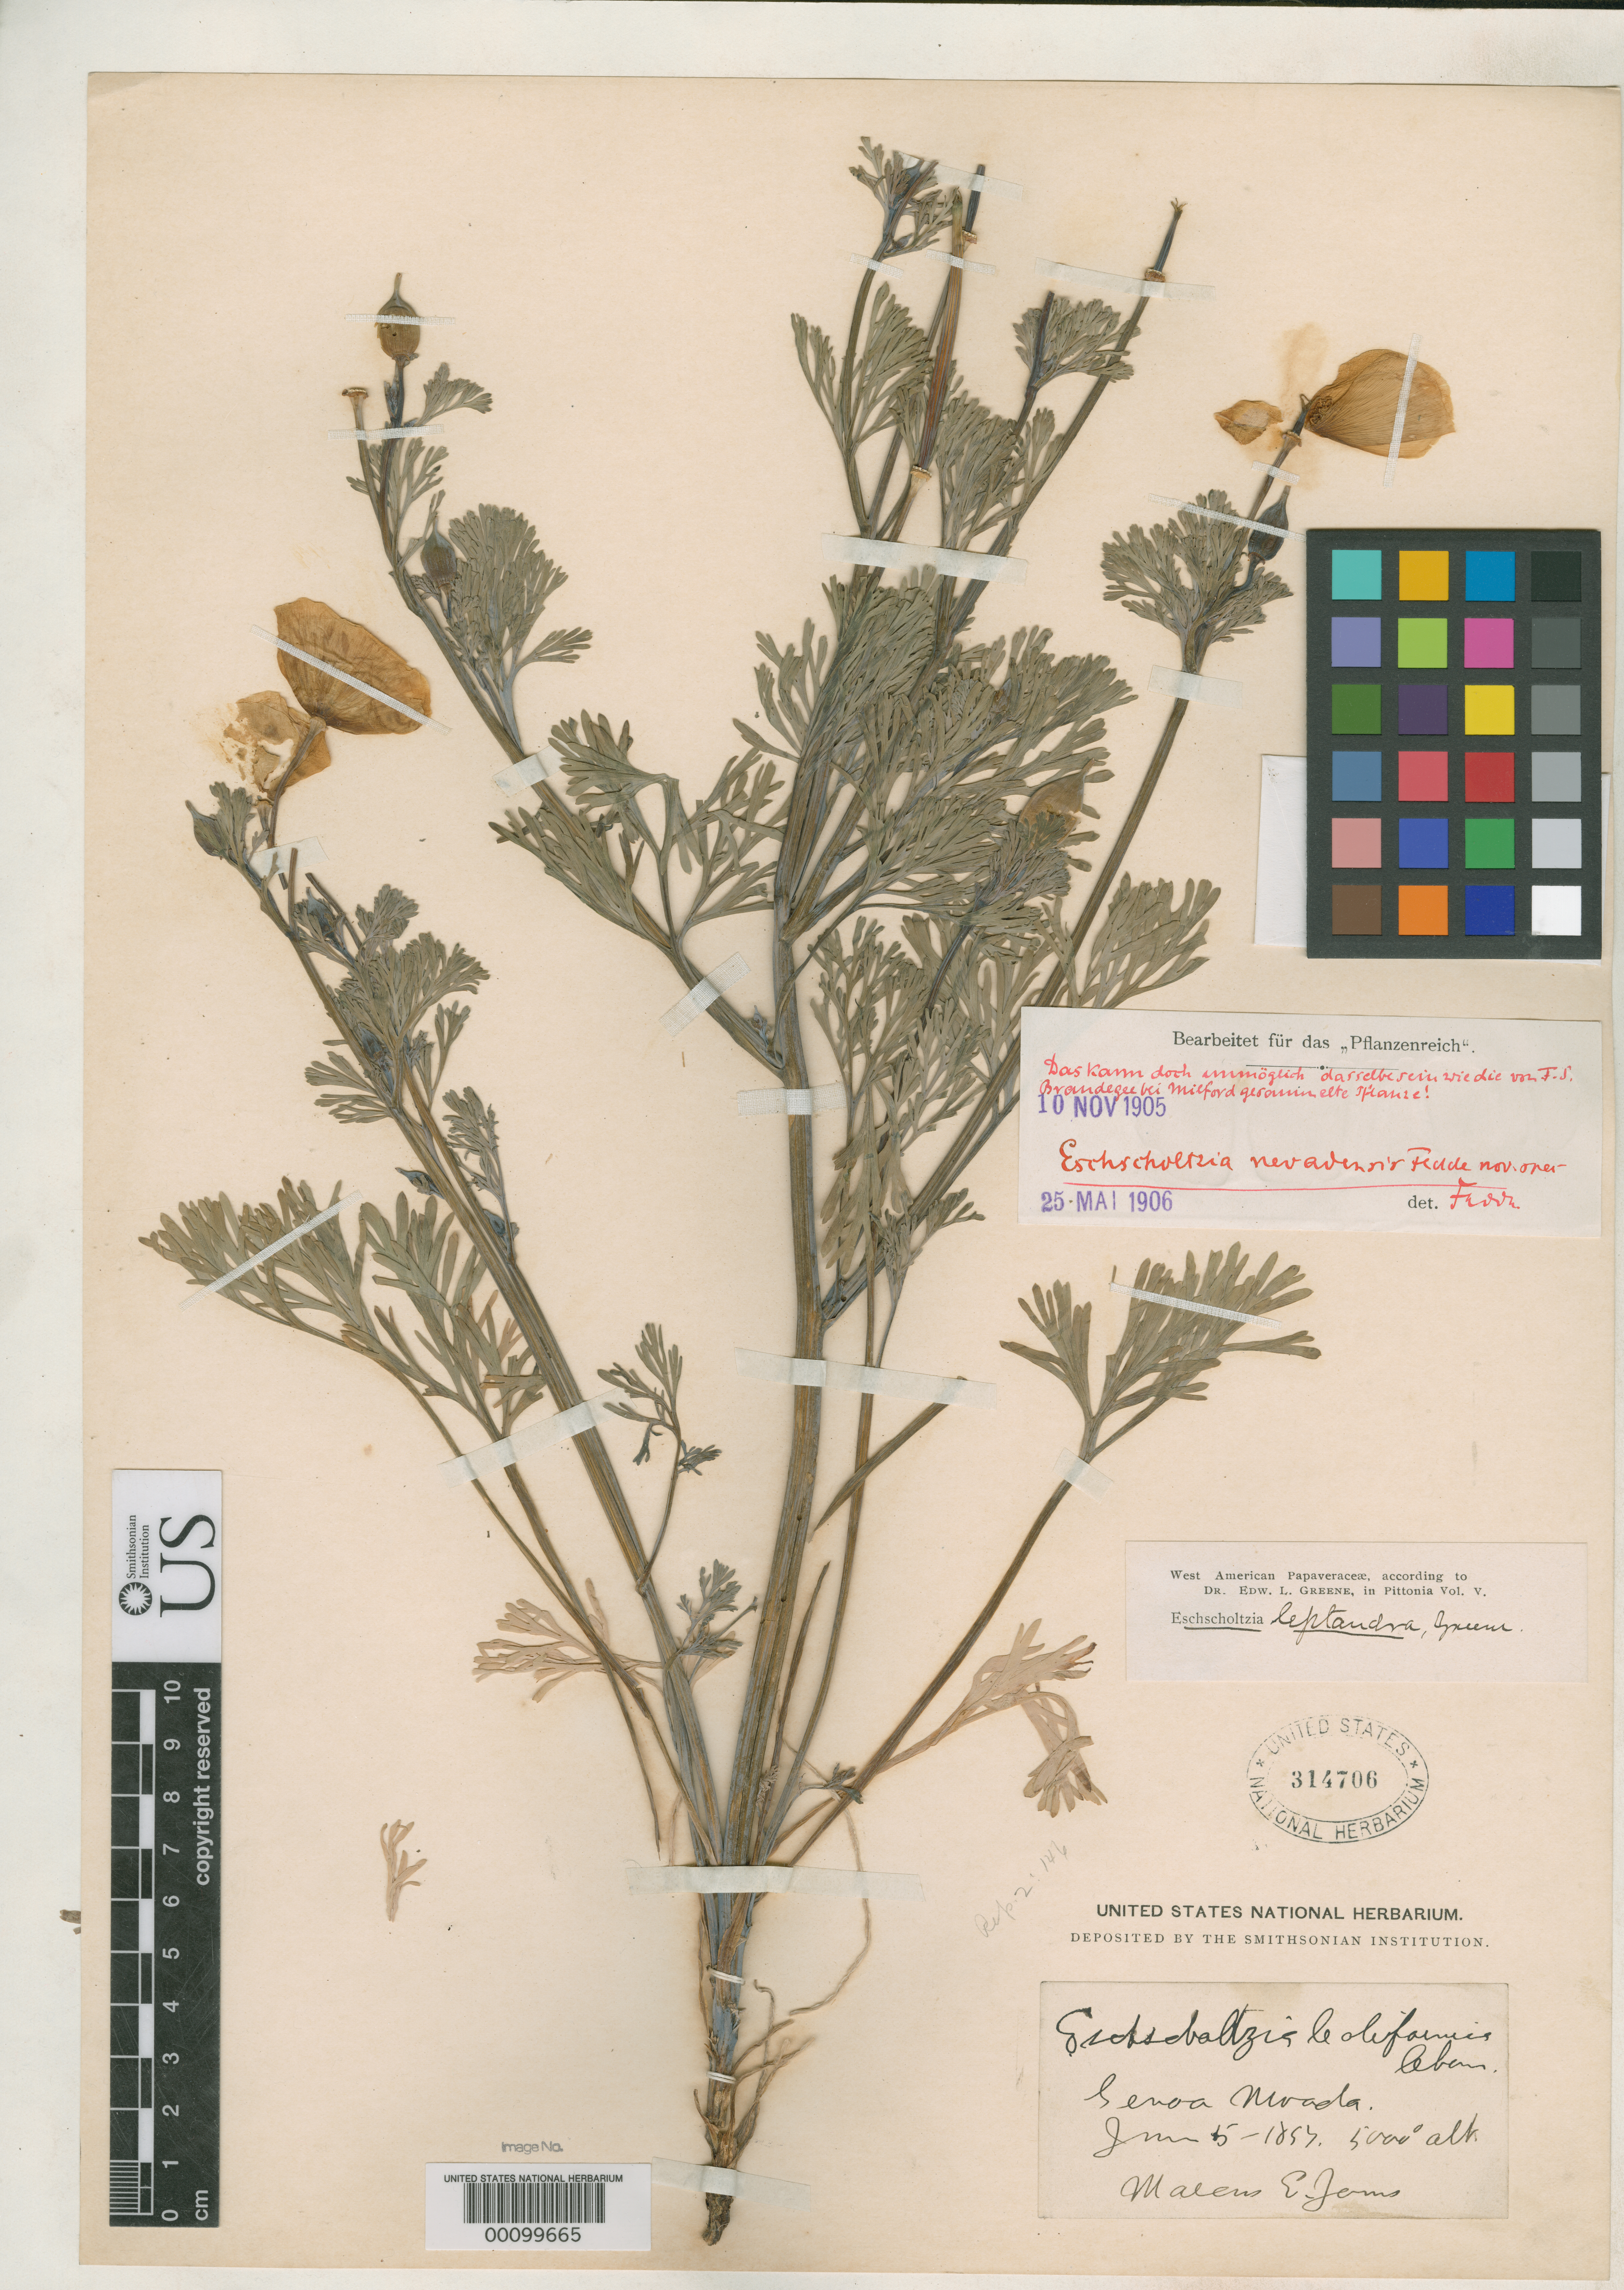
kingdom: Plantae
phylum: Tracheophyta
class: Magnoliopsida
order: Ranunculales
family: Papaveraceae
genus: Eschscholzia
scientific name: Eschscholzia nevadensis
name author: Fedde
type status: Isotype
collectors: M. E. Jones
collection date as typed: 05 Jun 1897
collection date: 1897-06-05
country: United States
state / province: Nevada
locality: Genoa.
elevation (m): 1524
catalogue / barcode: US 314706